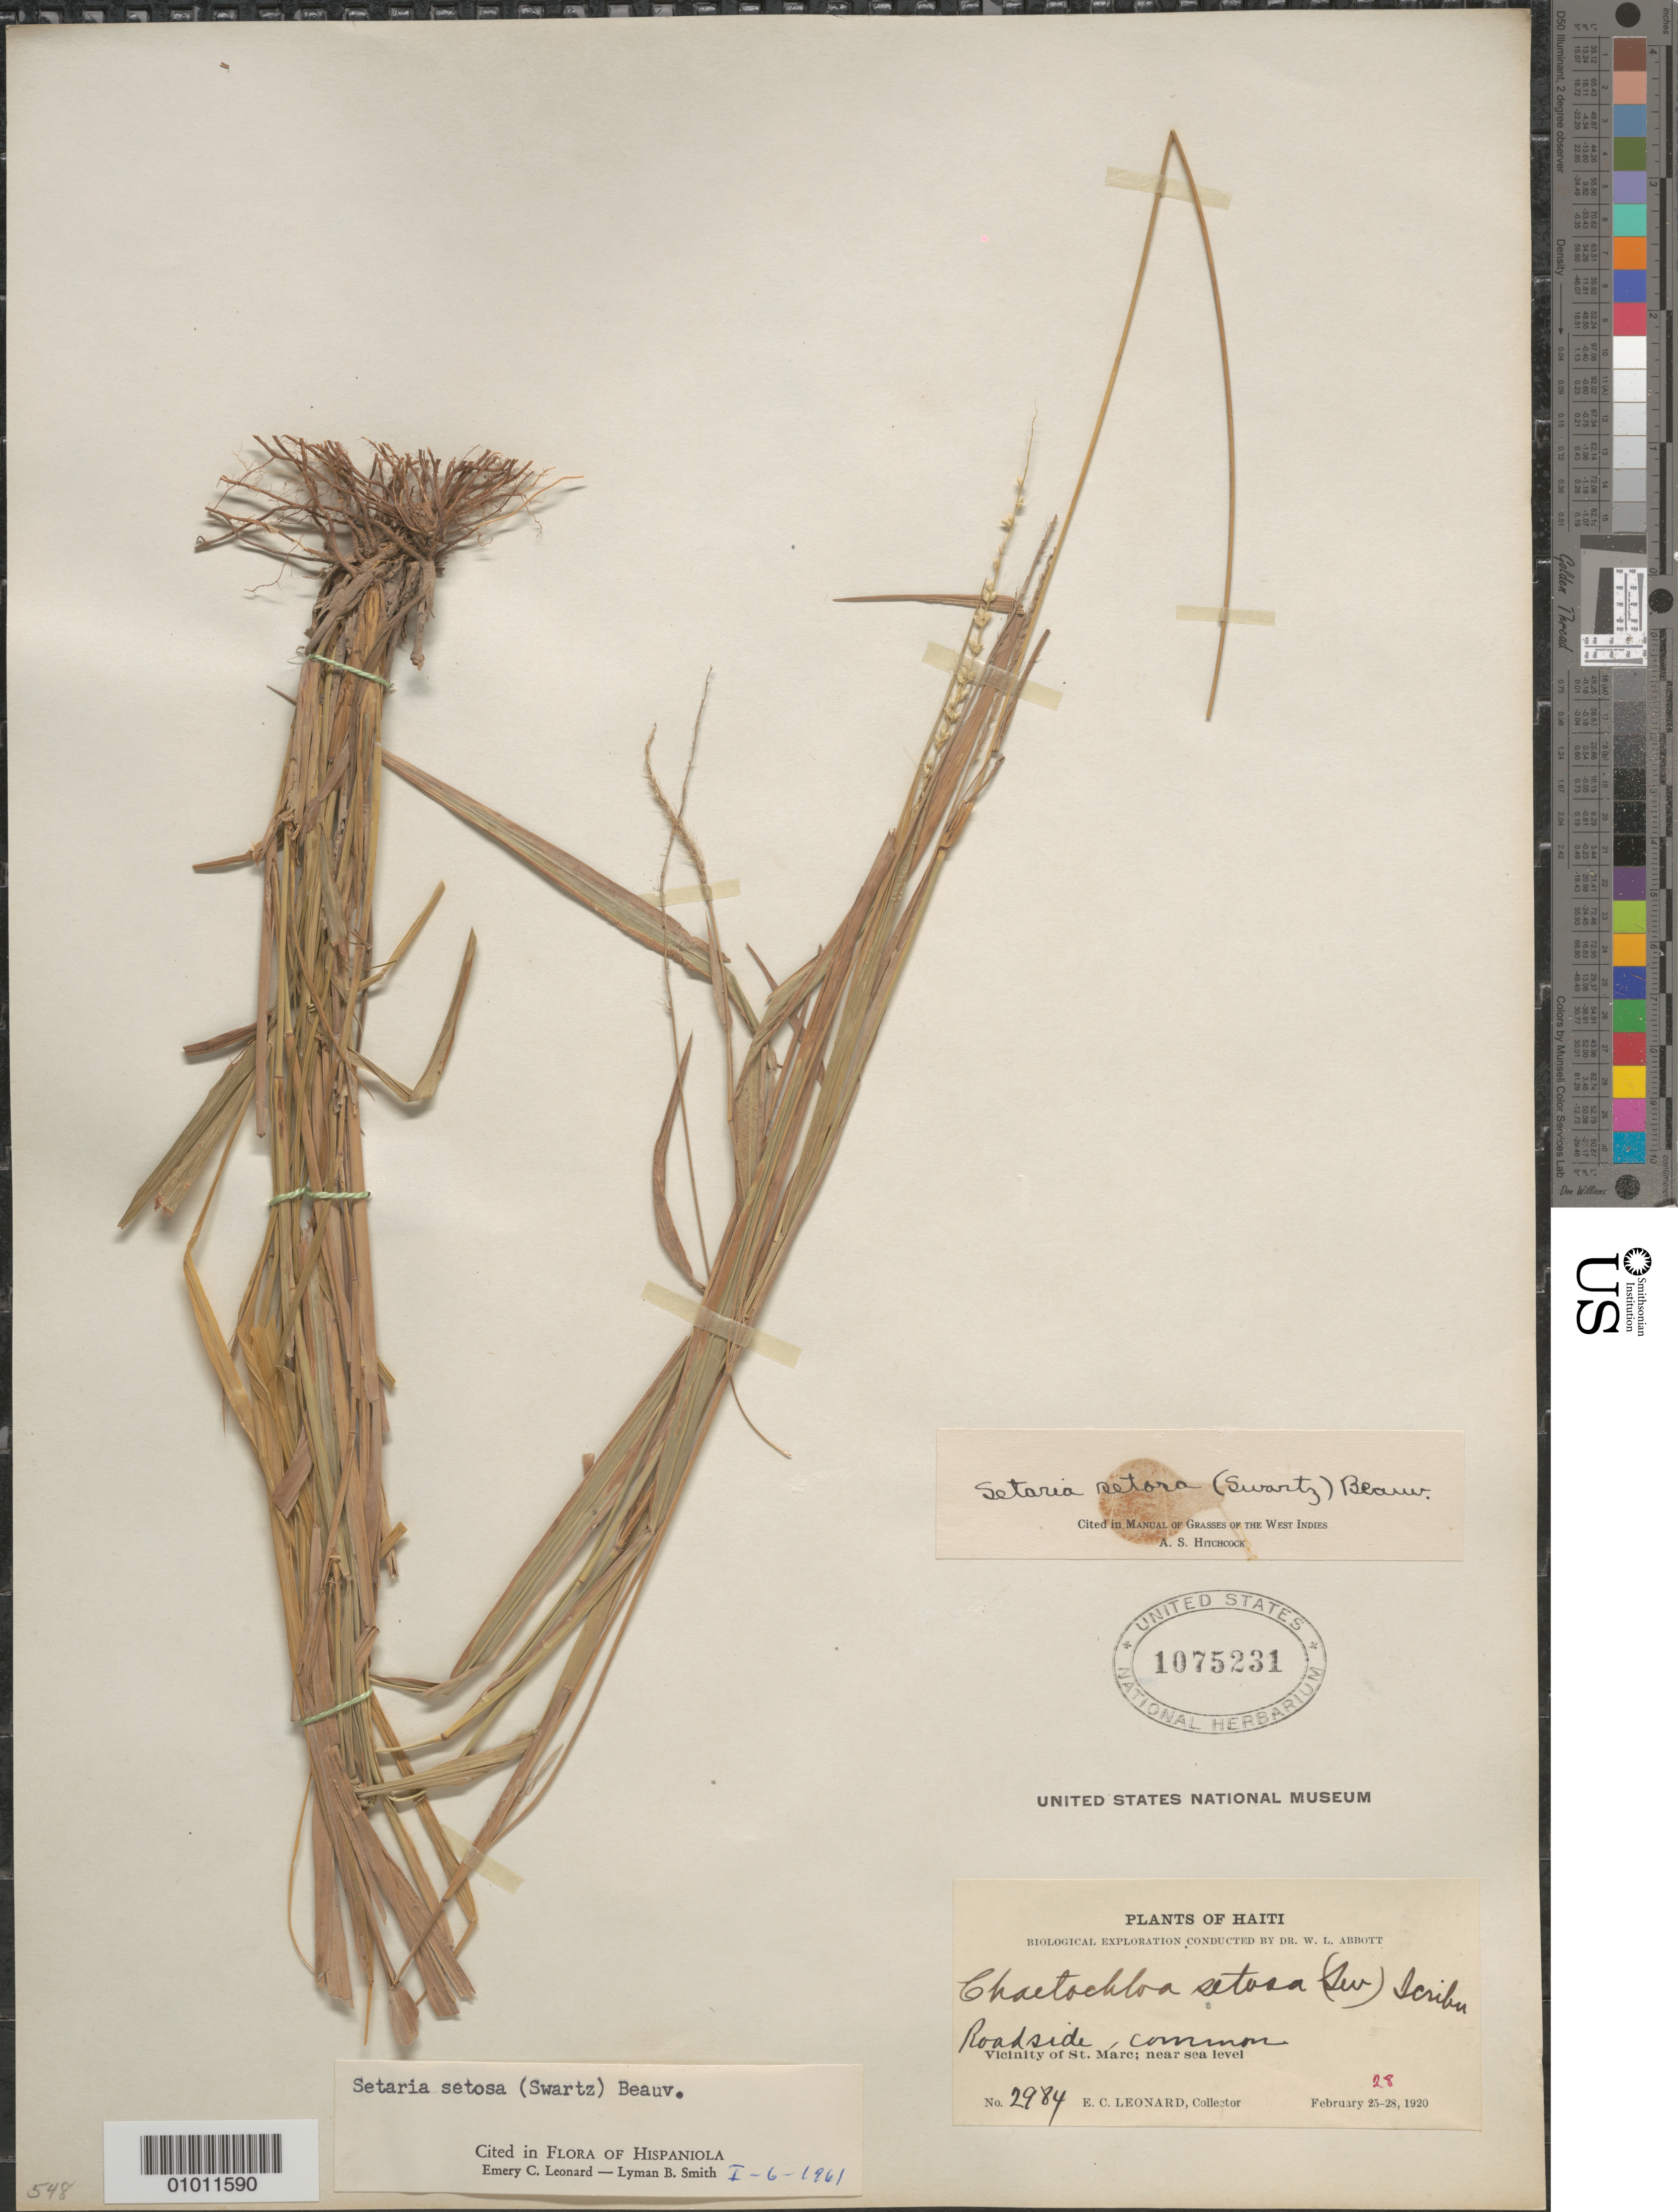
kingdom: Plantae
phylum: Tracheophyta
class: Liliopsida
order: Poales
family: Poaceae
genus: Setaria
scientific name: Setaria setosa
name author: (Sw.) P. Beauv.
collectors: W. L. Abbott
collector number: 2984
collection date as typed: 28 Feb 1920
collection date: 1920-02-28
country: Haiti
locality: Vicinity of St. Marc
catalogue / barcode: US 1075231